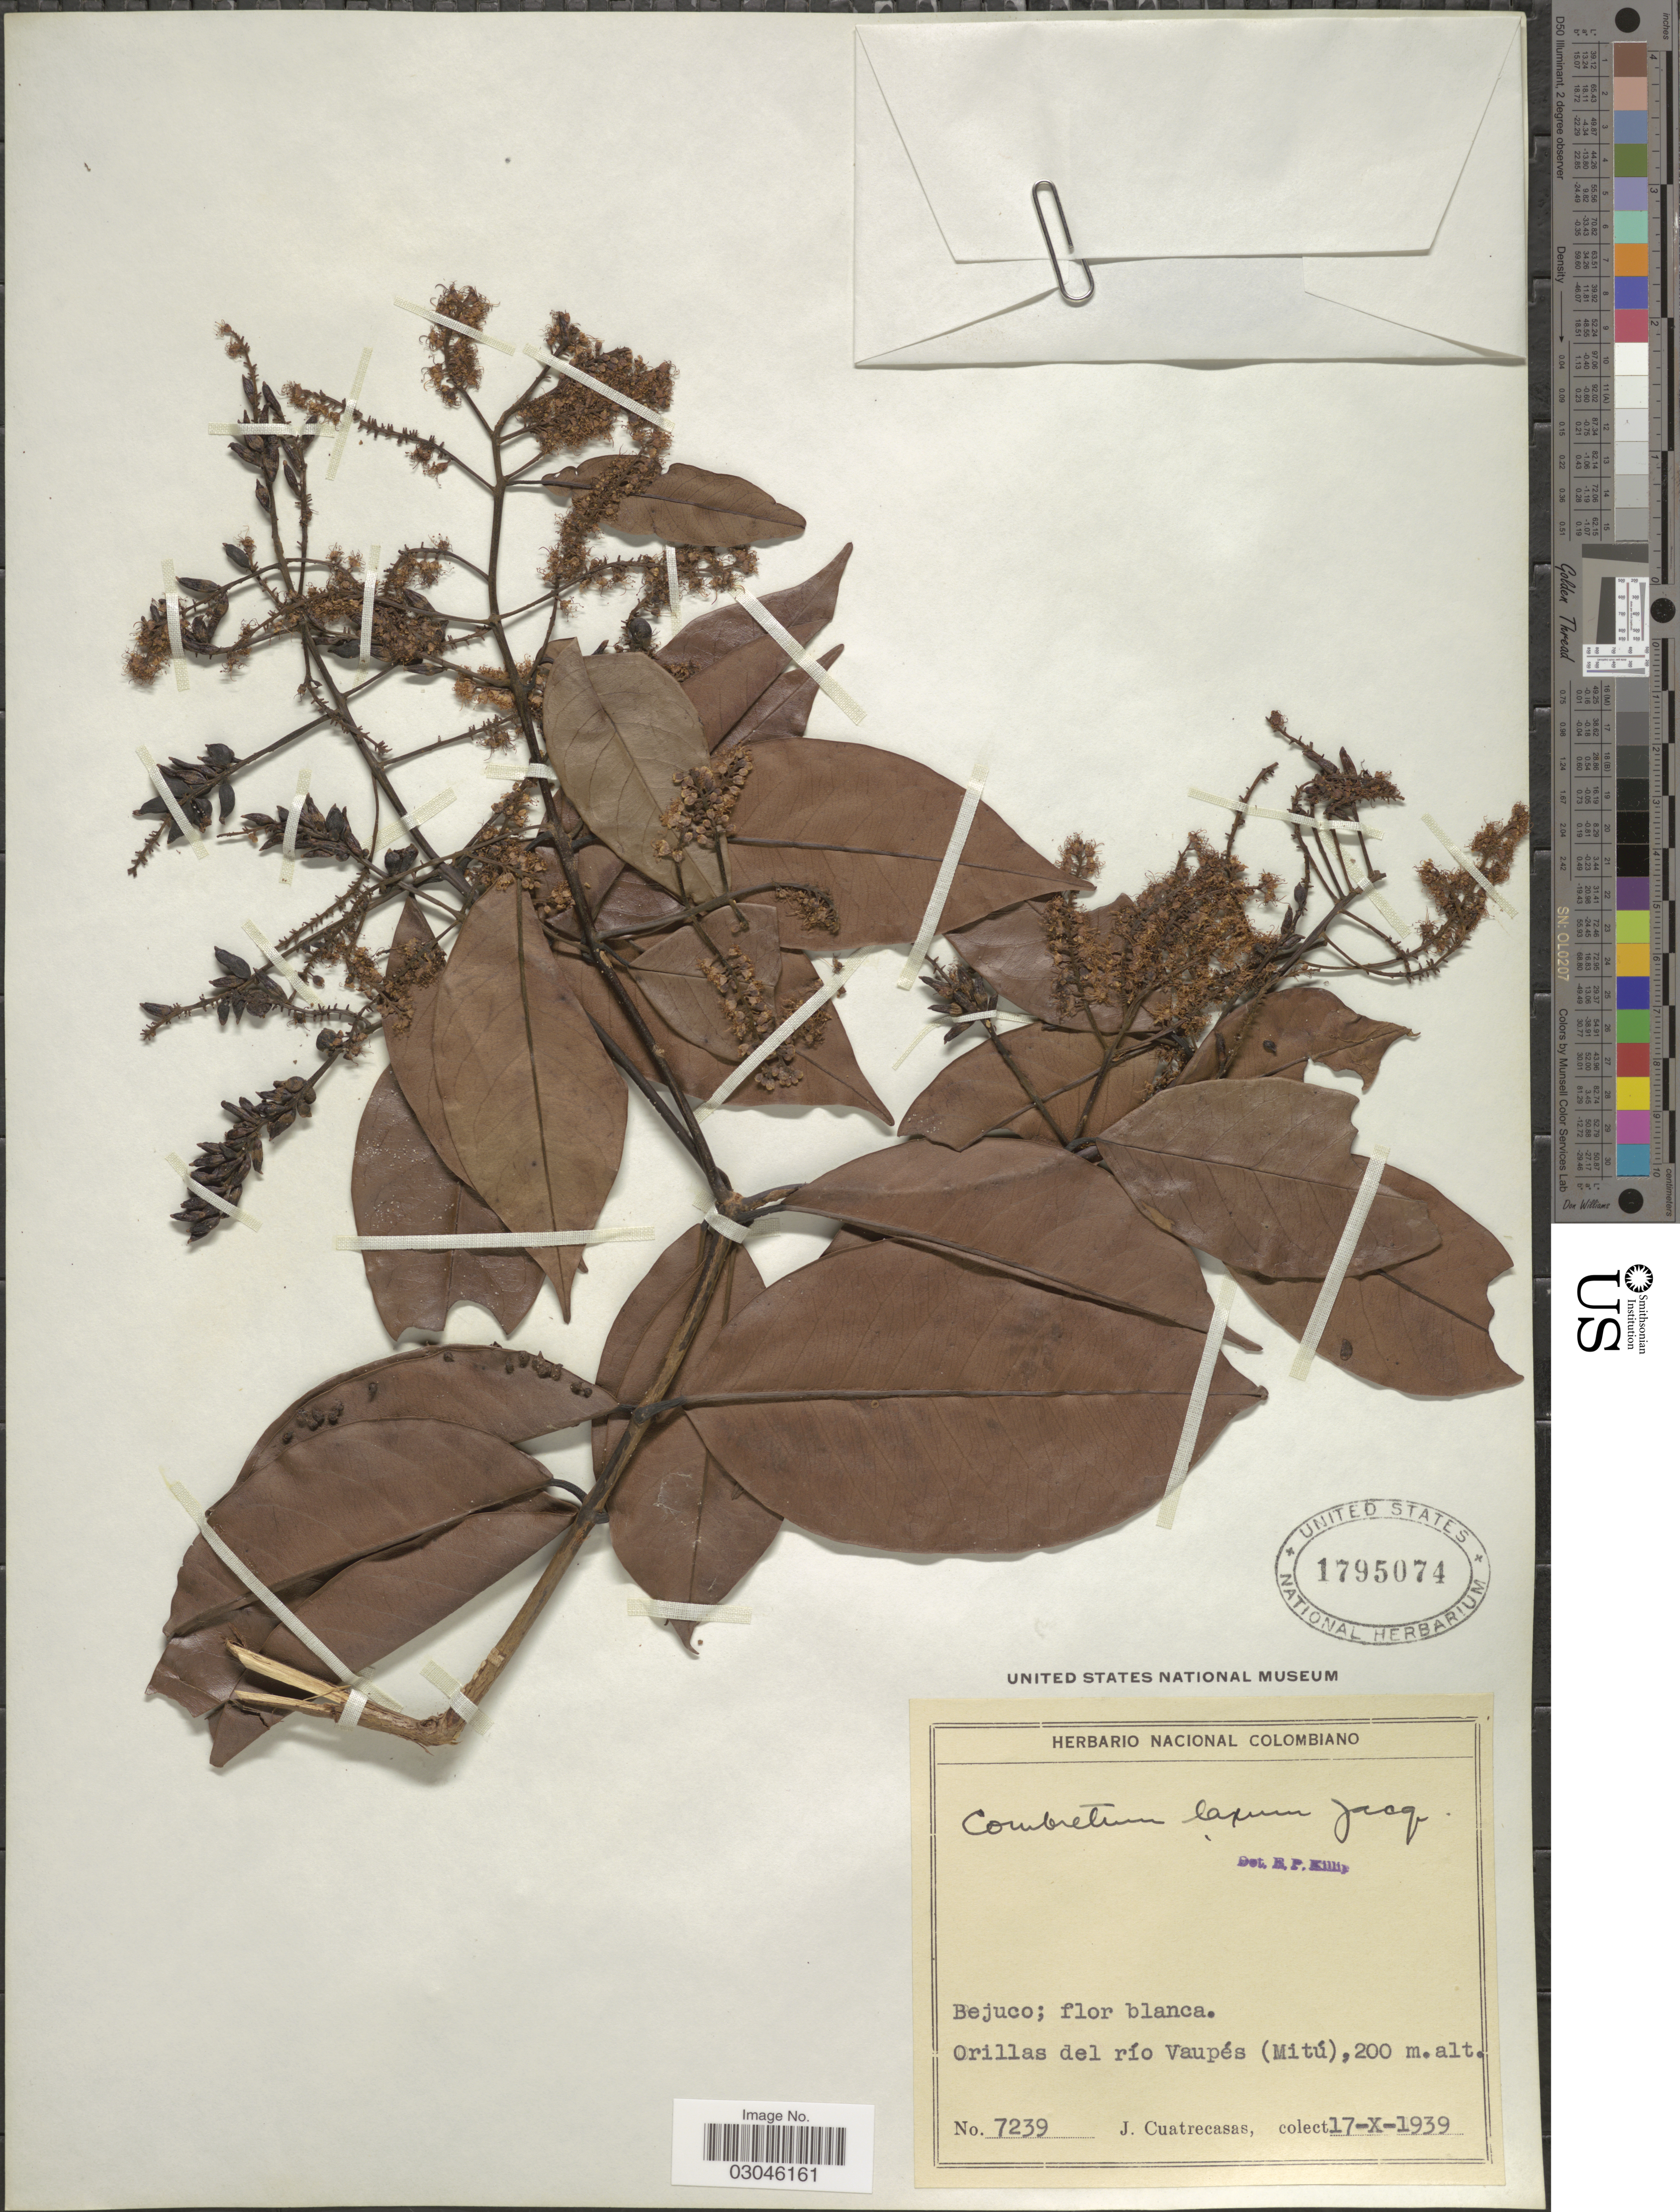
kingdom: Plantae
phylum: Tracheophyta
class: Magnoliopsida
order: Myrtales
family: Combretaceae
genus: Combretum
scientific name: Combretum laxum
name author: Jacq.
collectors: J. Cuatrecasas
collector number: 7239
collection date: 1939-10-17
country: Colombia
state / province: Vaupés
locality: Orillas del río Vaupés (Mitú).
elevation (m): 200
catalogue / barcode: US 1795074